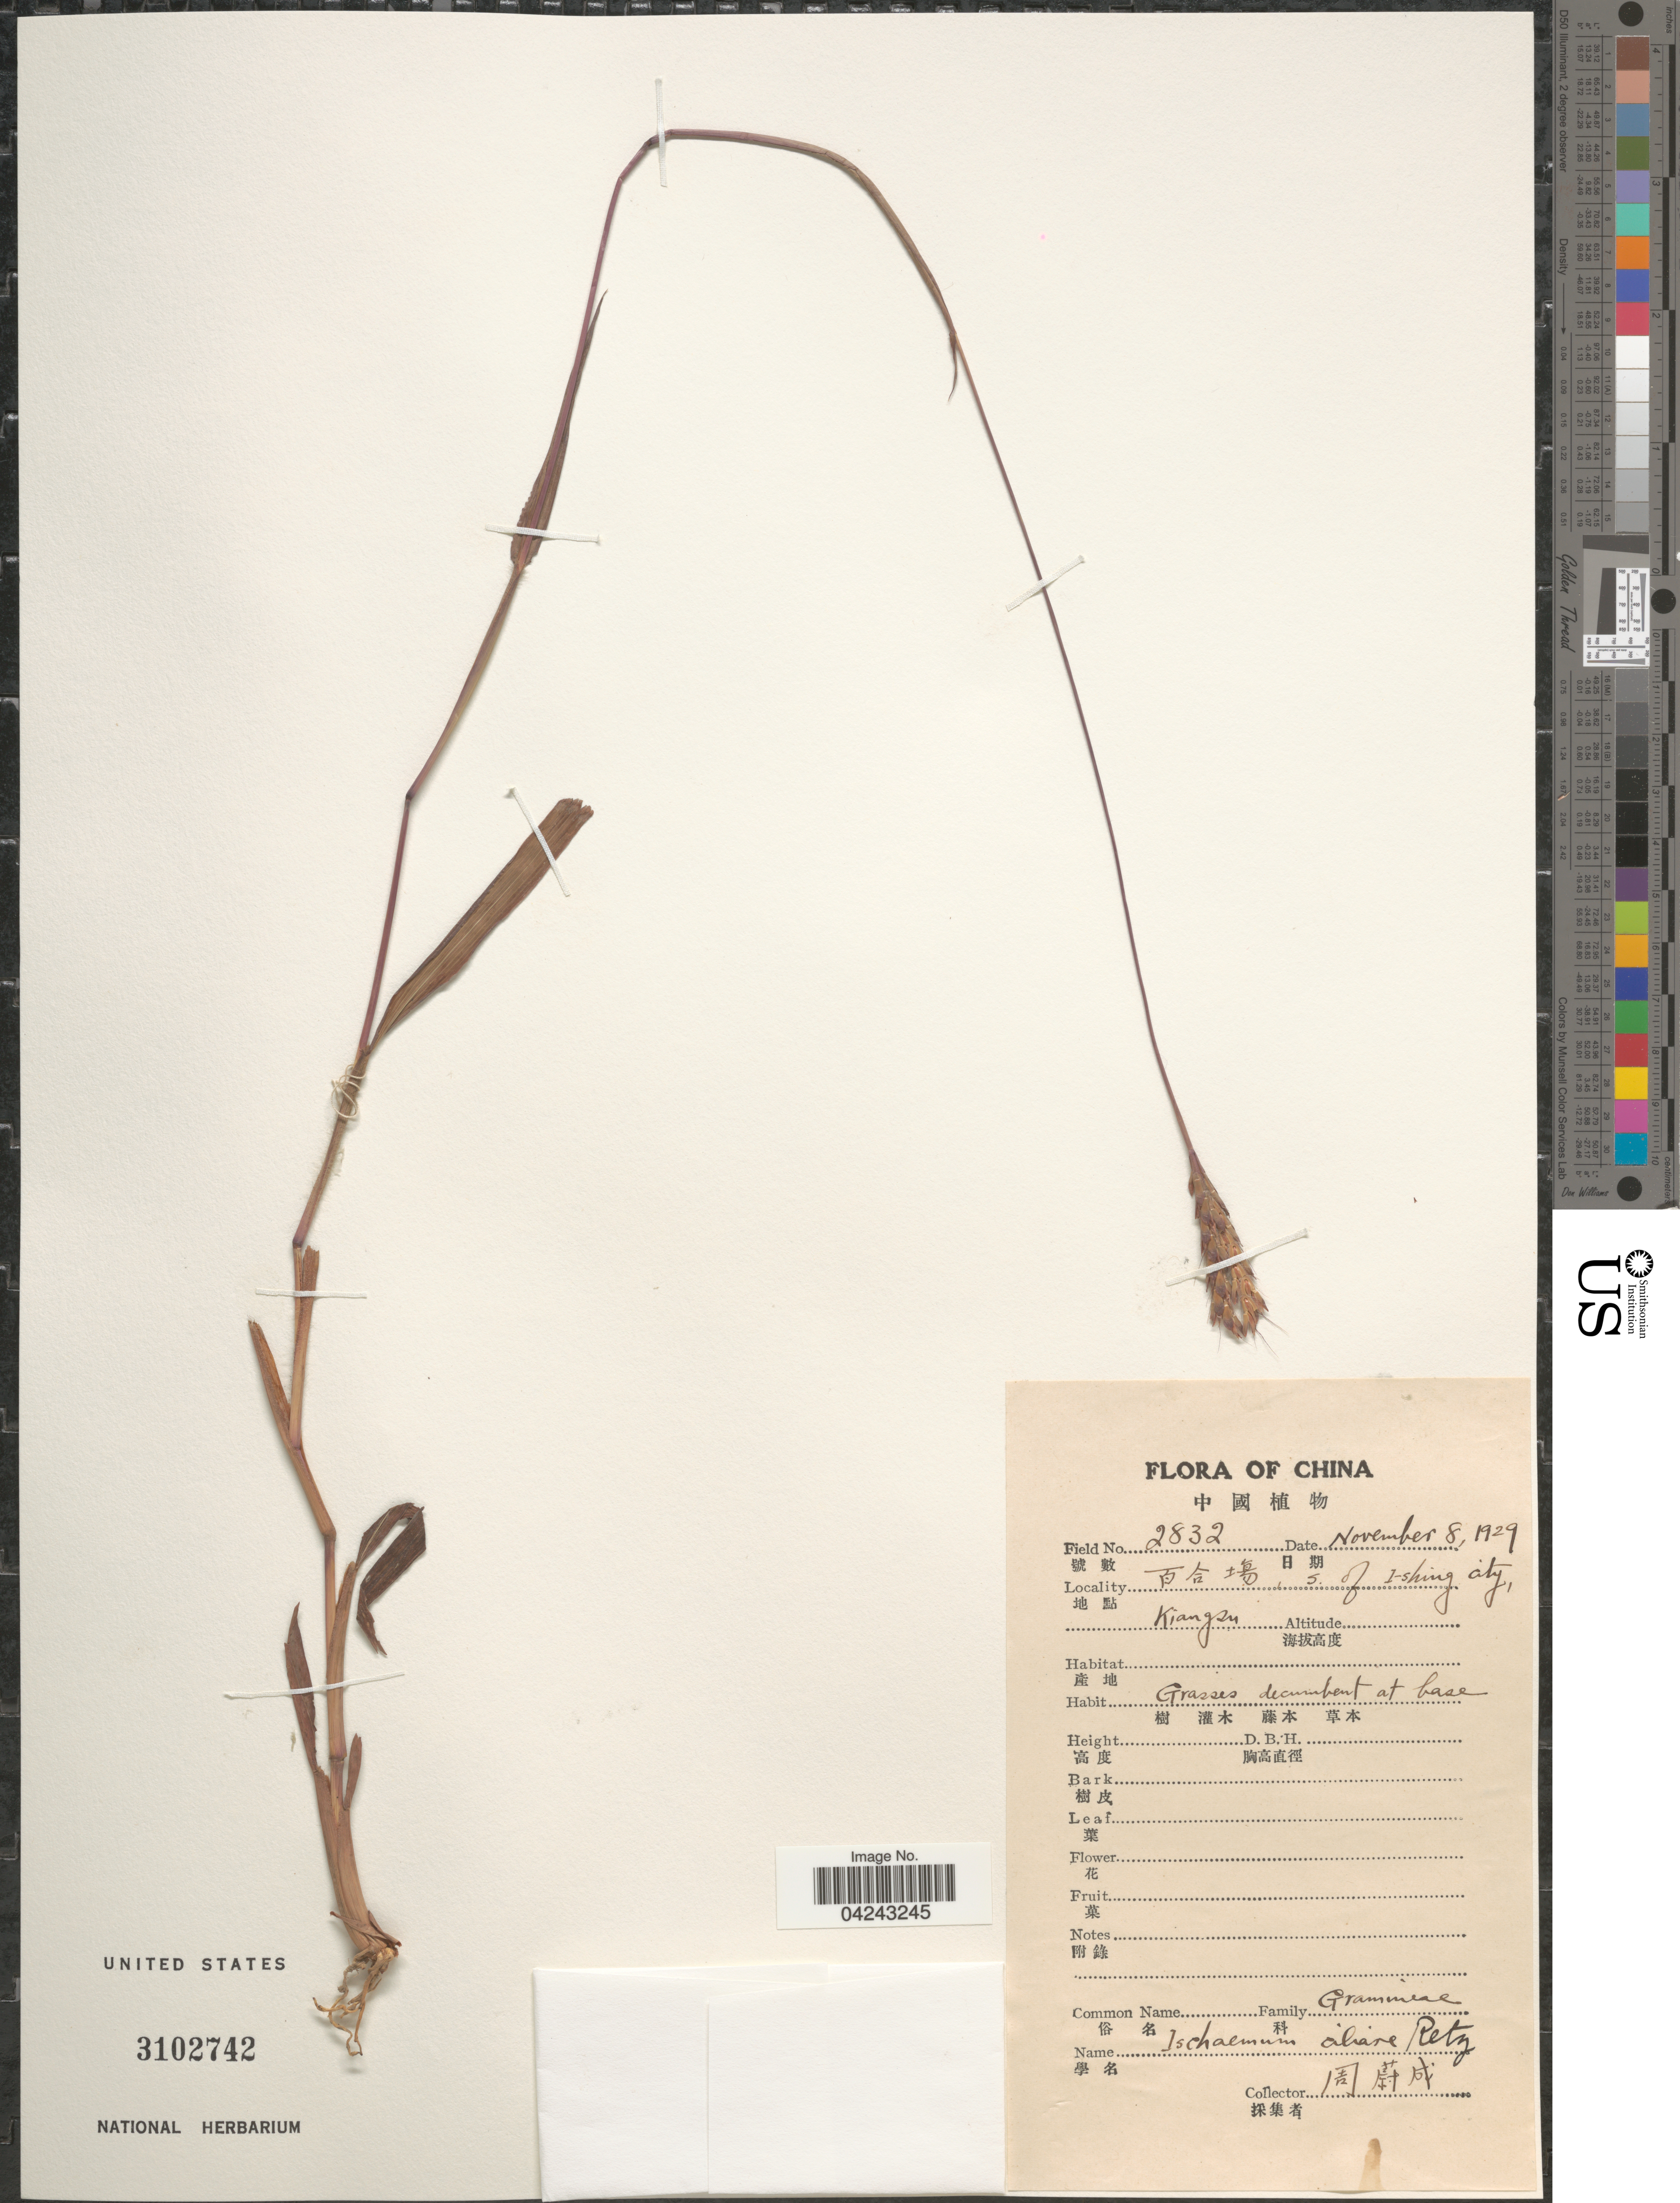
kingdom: Plantae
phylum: Tracheophyta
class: Liliopsida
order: Poales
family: Poaceae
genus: Ischaemum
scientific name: Ischaemum ciliare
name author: Retz.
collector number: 2832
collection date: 1929-11-08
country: China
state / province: Jiangsu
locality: X, S. of I-Shing city, Kiangsu.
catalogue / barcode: US 3102742